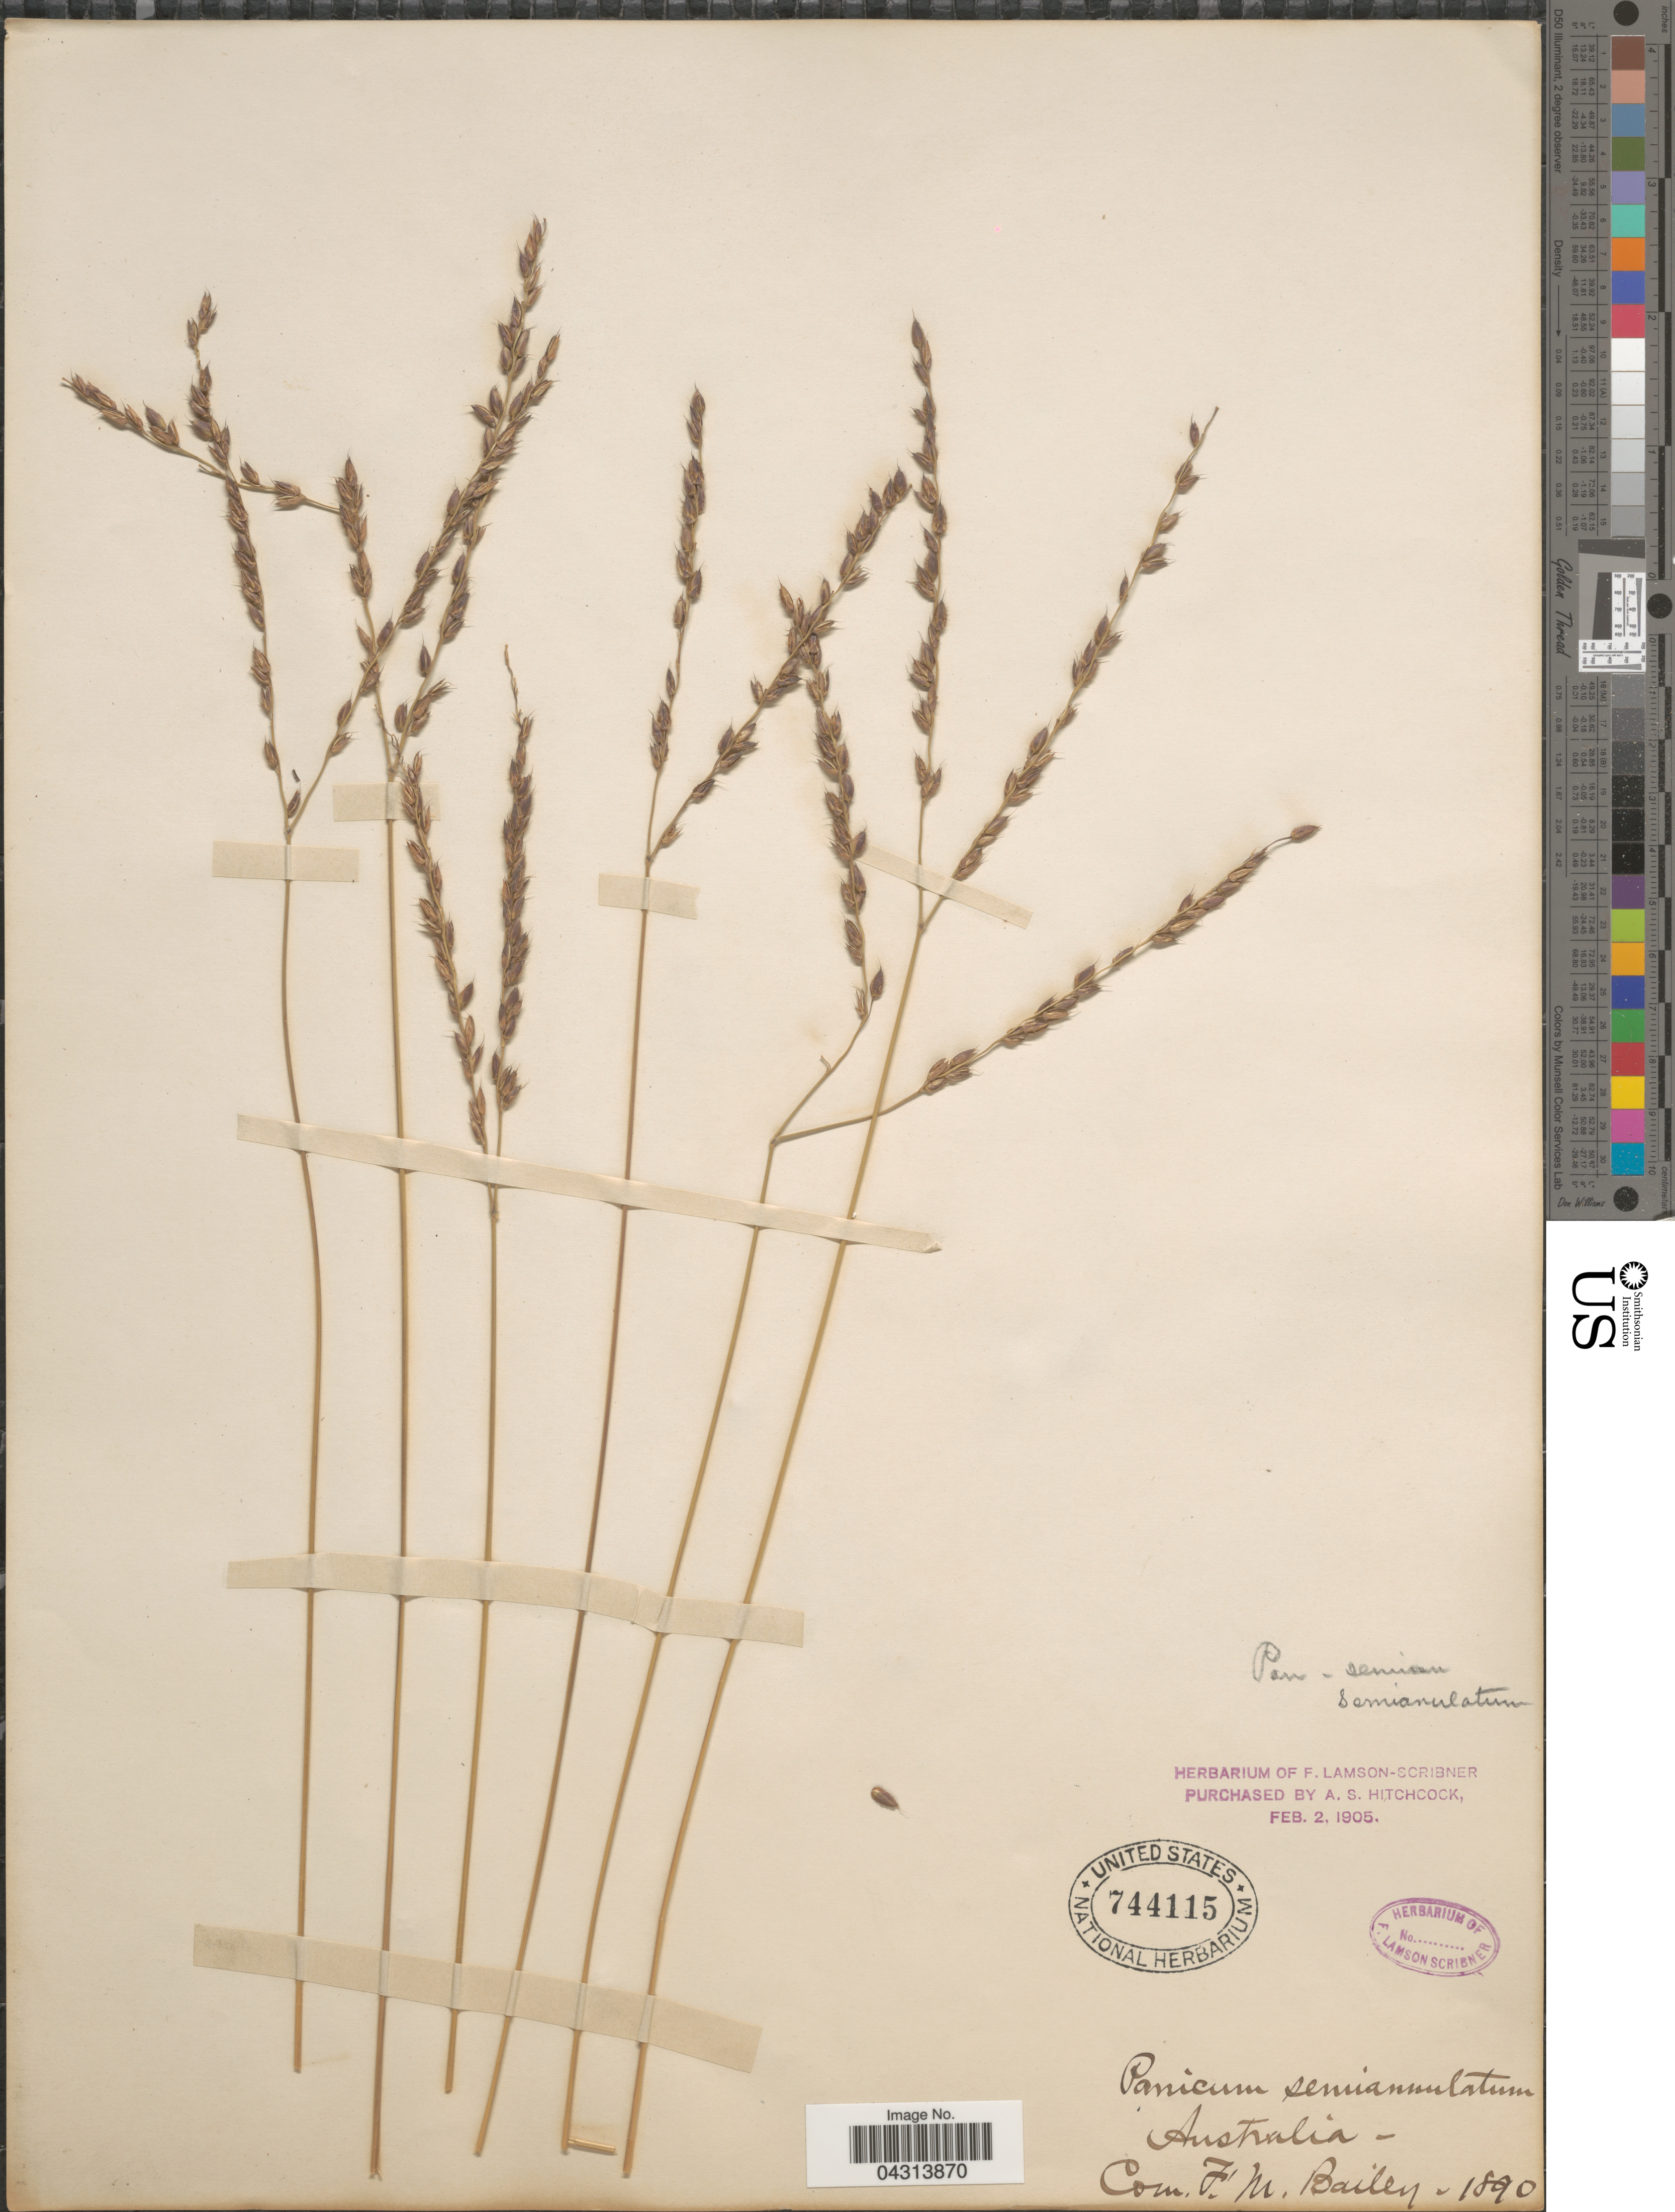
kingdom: Plantae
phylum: Tracheophyta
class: Liliopsida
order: Poales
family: Poaceae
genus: Alloteropsis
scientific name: Alloteropsis semialata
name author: (R. Br.) Hitchc.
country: Australia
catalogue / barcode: US 744115